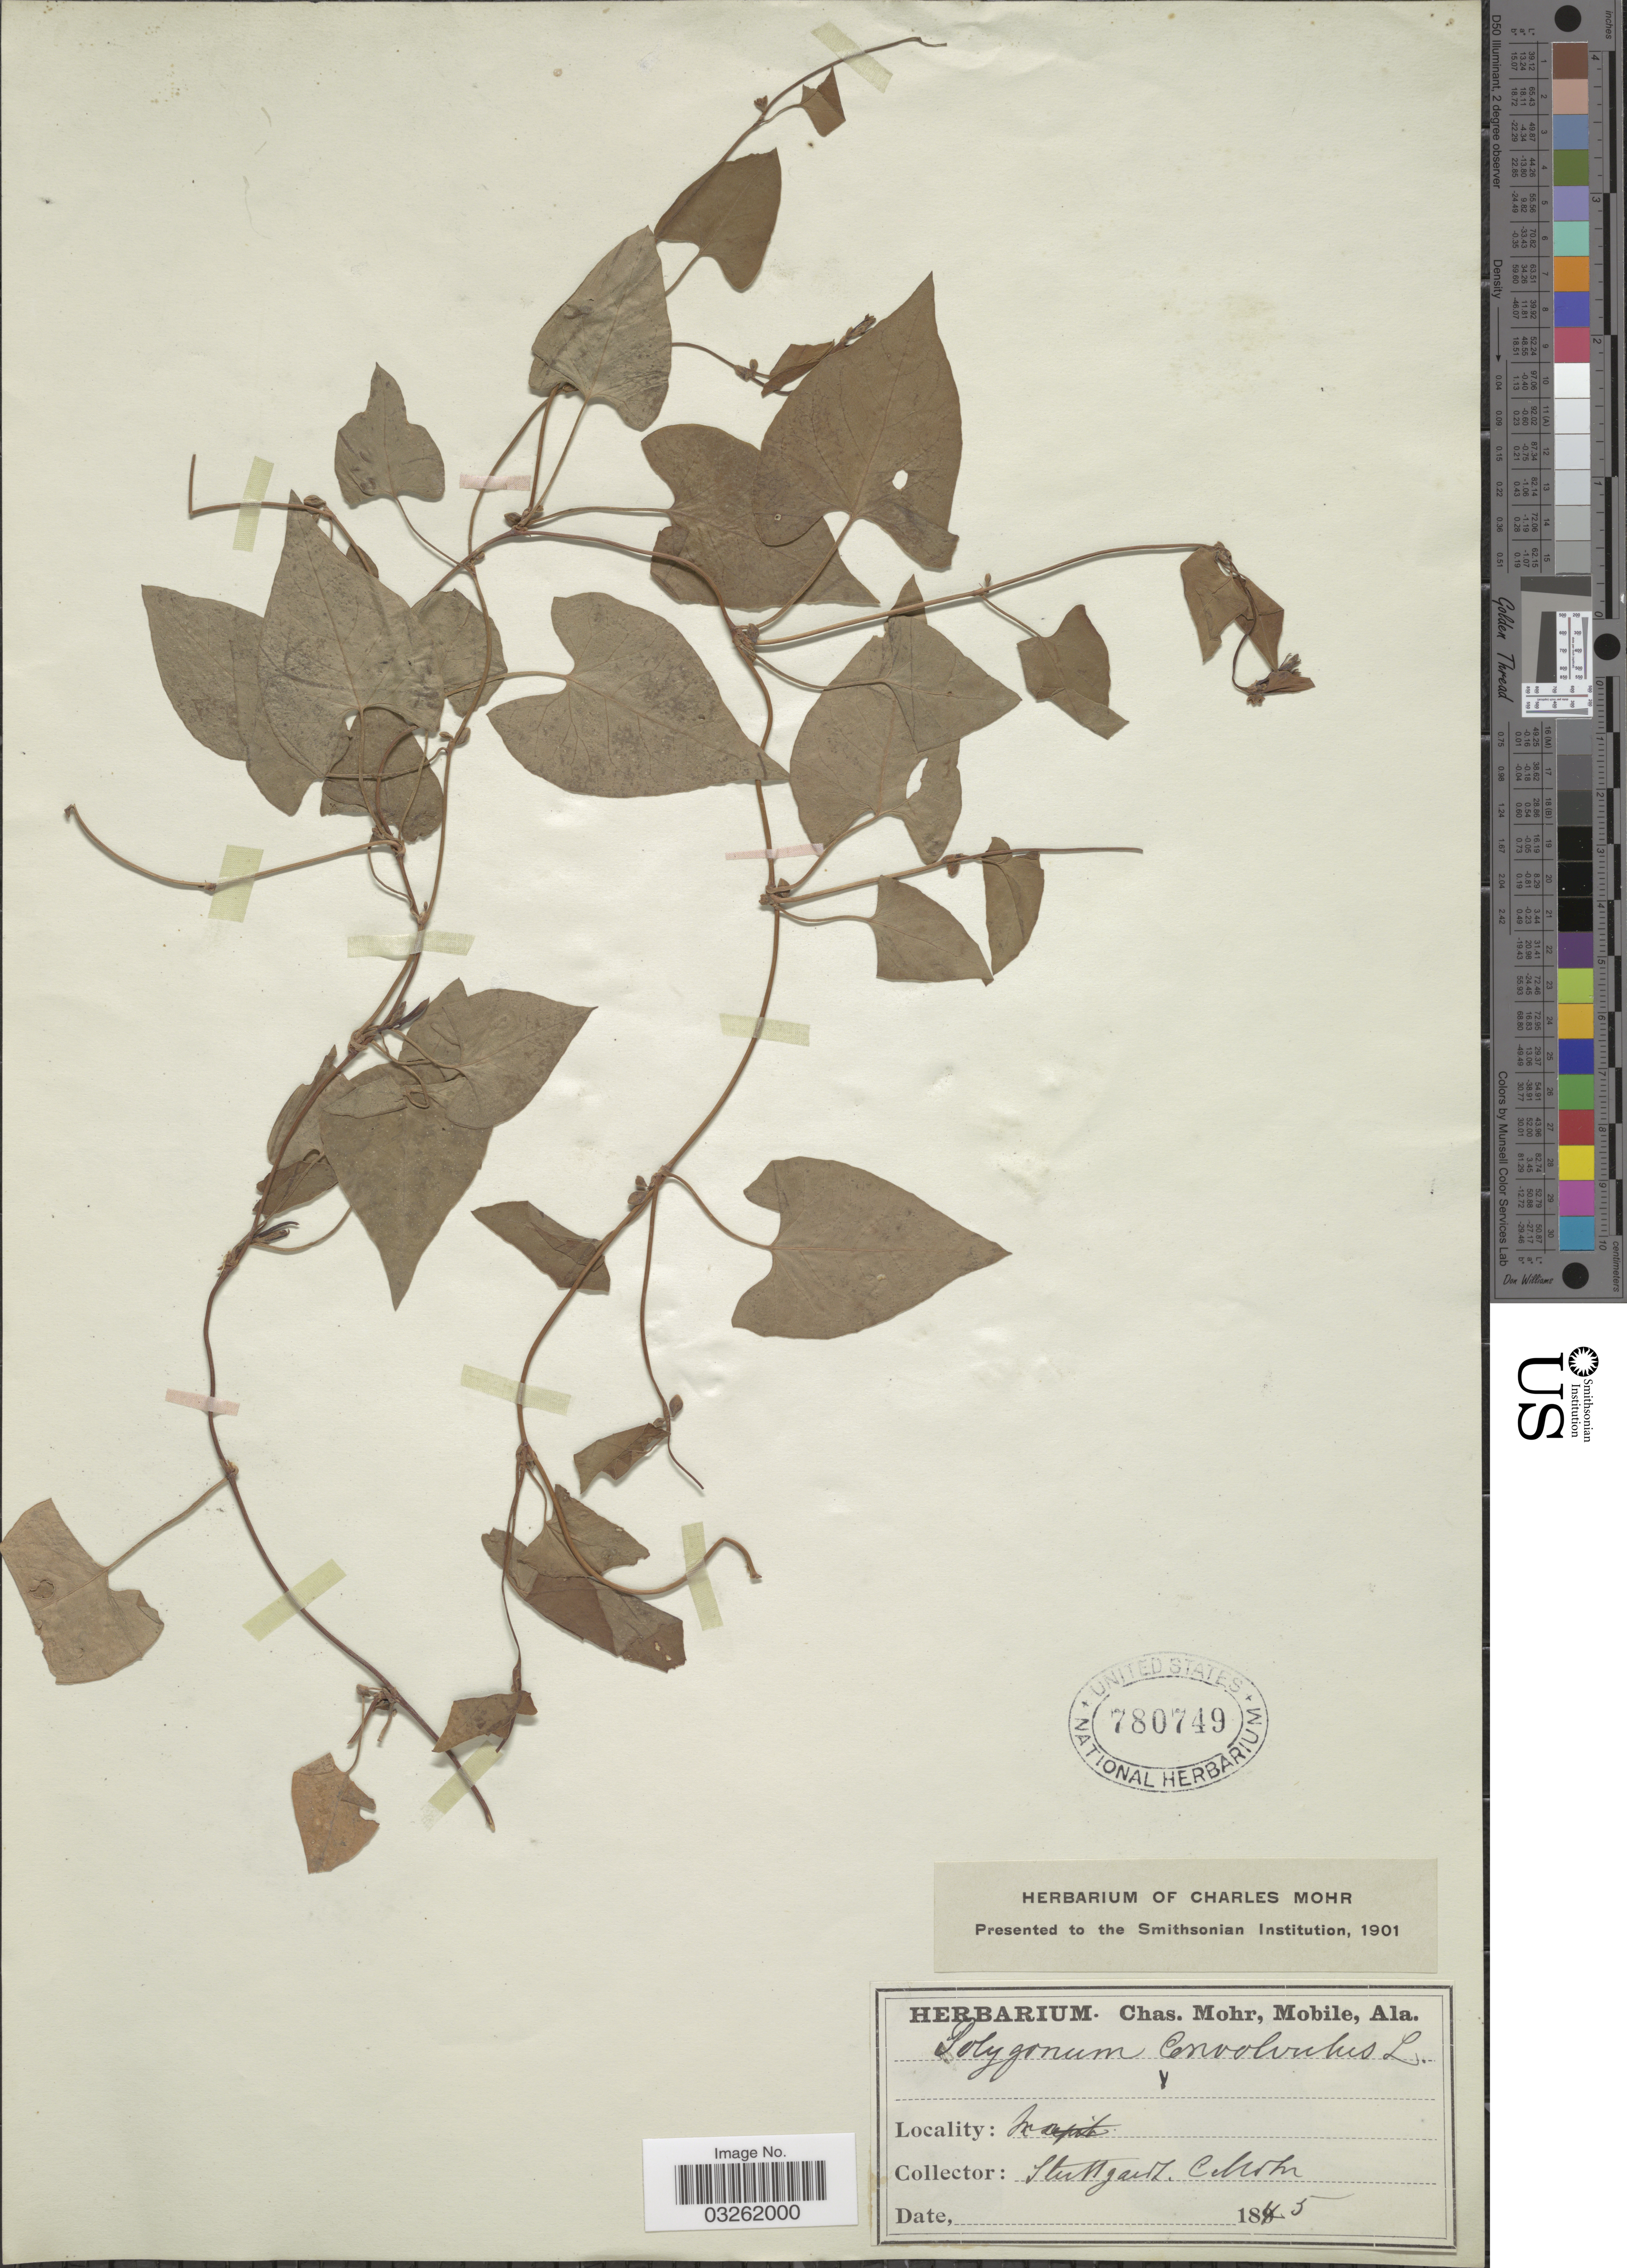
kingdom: Plantae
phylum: Tracheophyta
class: Magnoliopsida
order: Caryophyllales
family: Polygonaceae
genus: Fallopia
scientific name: Fallopia convolvulus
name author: (L.) Á. Löve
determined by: Strong, M. T., (US), Smithsonian Institution - National Museum of Natural History (UNITED STATES)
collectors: Mohr, C. T. (herbarium)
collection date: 1845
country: United States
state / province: Alabama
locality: Stuttgardt.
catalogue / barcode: US 780749